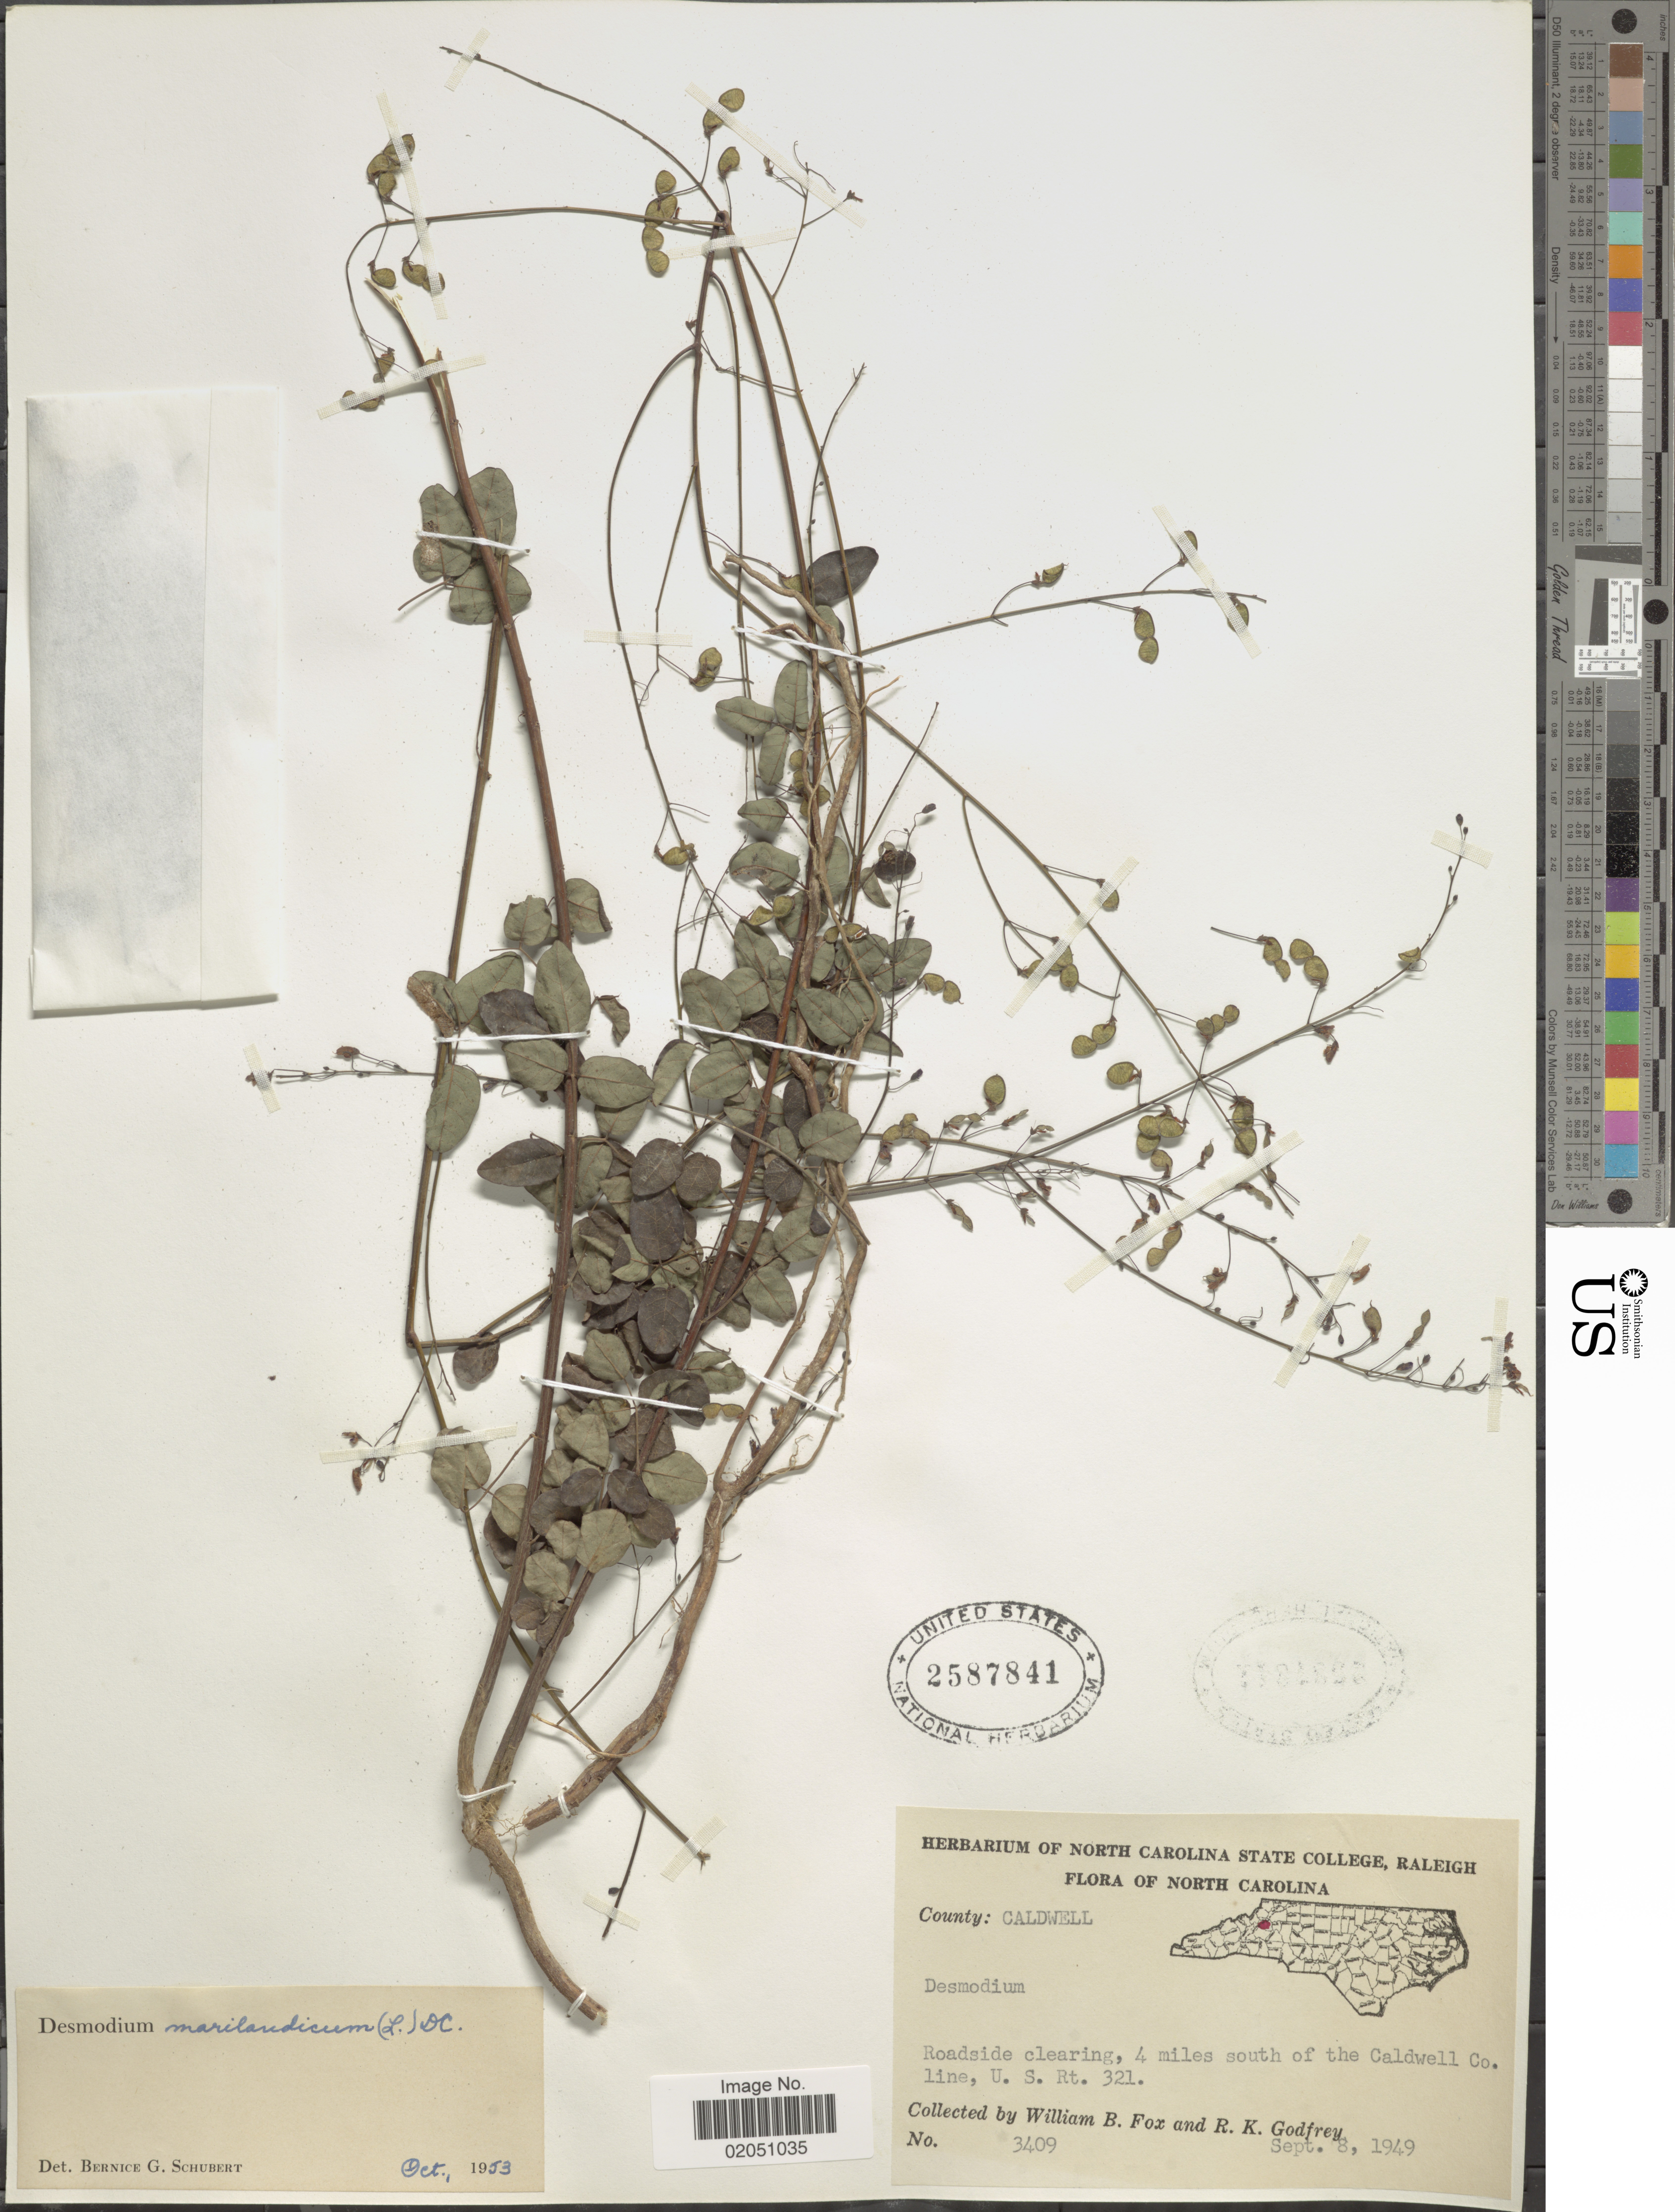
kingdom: Plantae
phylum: Tracheophyta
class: Magnoliopsida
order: Fabales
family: Fabaceae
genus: Desmodium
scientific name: Desmodium marilandicum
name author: Darl.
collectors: W. B. Fox & R. K. Godfrey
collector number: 3409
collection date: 1949-09-08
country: United States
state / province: North Carolina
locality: County: Caldwell, Roadside clearing, 4 miles south of the Caldwell Co. line, U.S. Rt. 321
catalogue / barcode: US 2587841